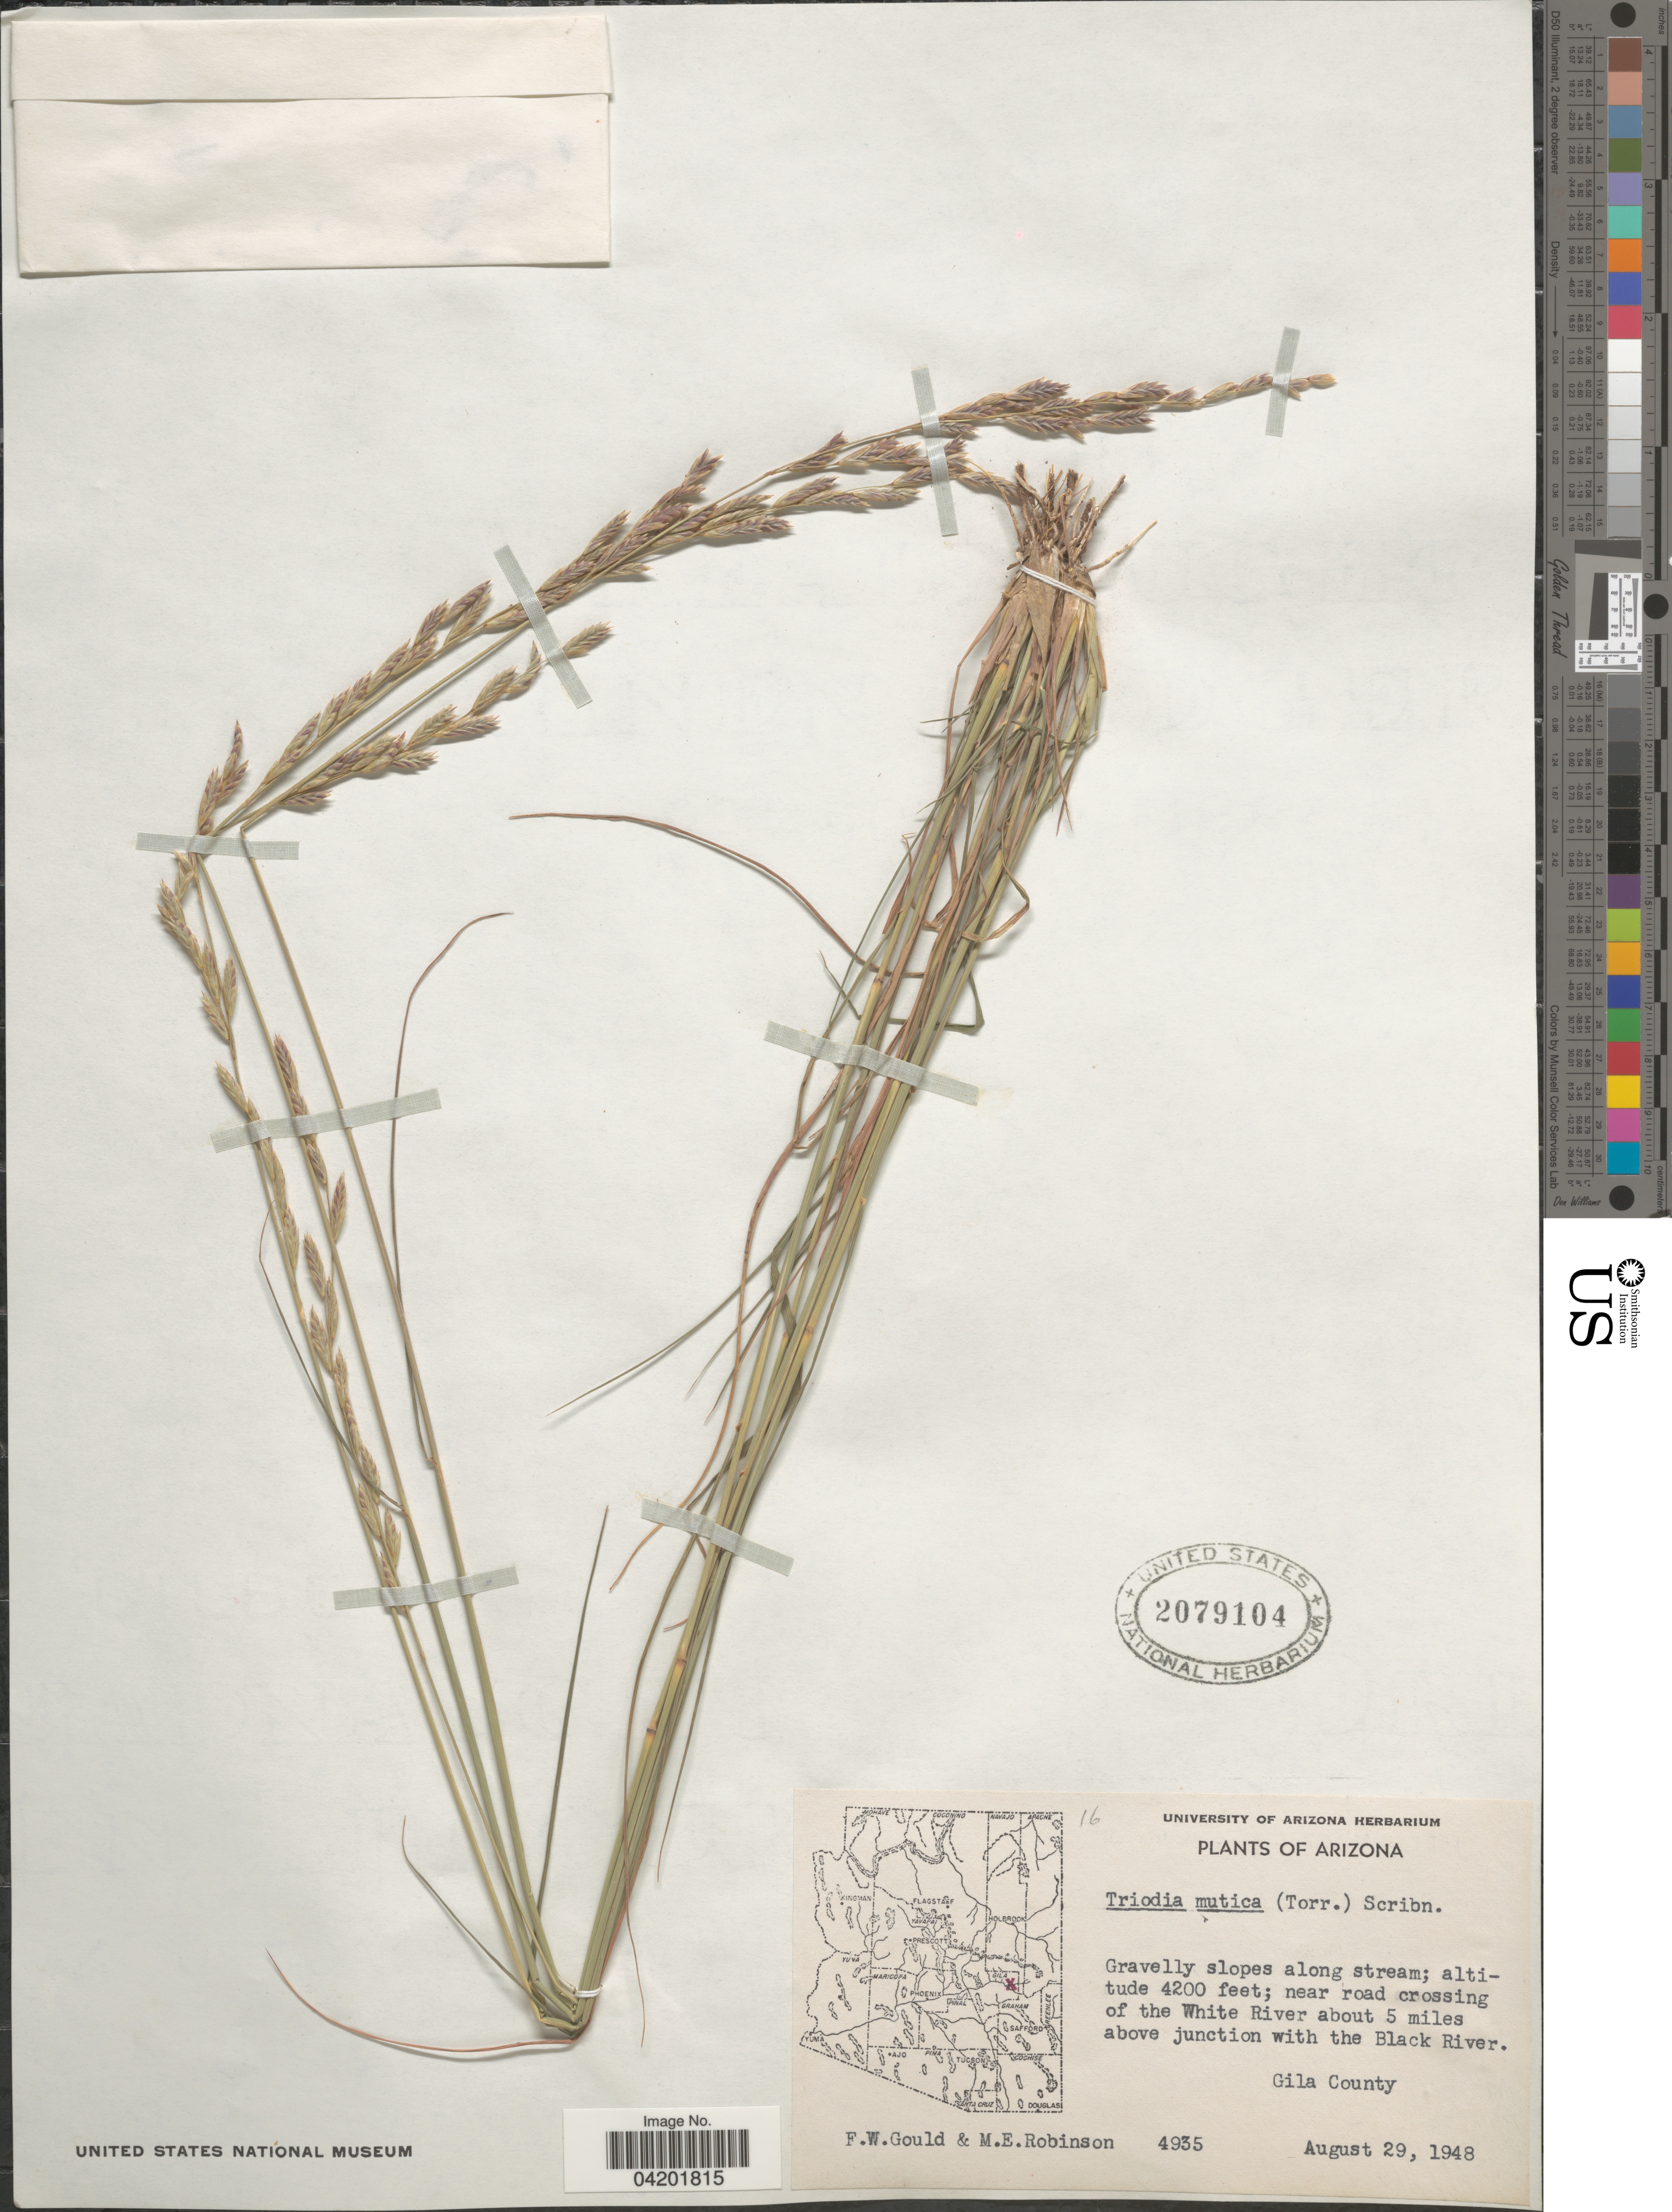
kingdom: Plantae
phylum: Tracheophyta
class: Liliopsida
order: Poales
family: Poaceae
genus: Tridentopsis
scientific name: Tridentopsis mutica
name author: (Torr.) P.M. Peterson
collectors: F. W. Gould & M. E. Robinson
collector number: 4935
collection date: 1948-08-29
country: United States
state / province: Arizona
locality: Gravelly slopes along stream. Near road crossing of the White River about 5 miles above junction with the Black River. Gila County.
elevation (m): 1280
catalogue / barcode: US 2079104